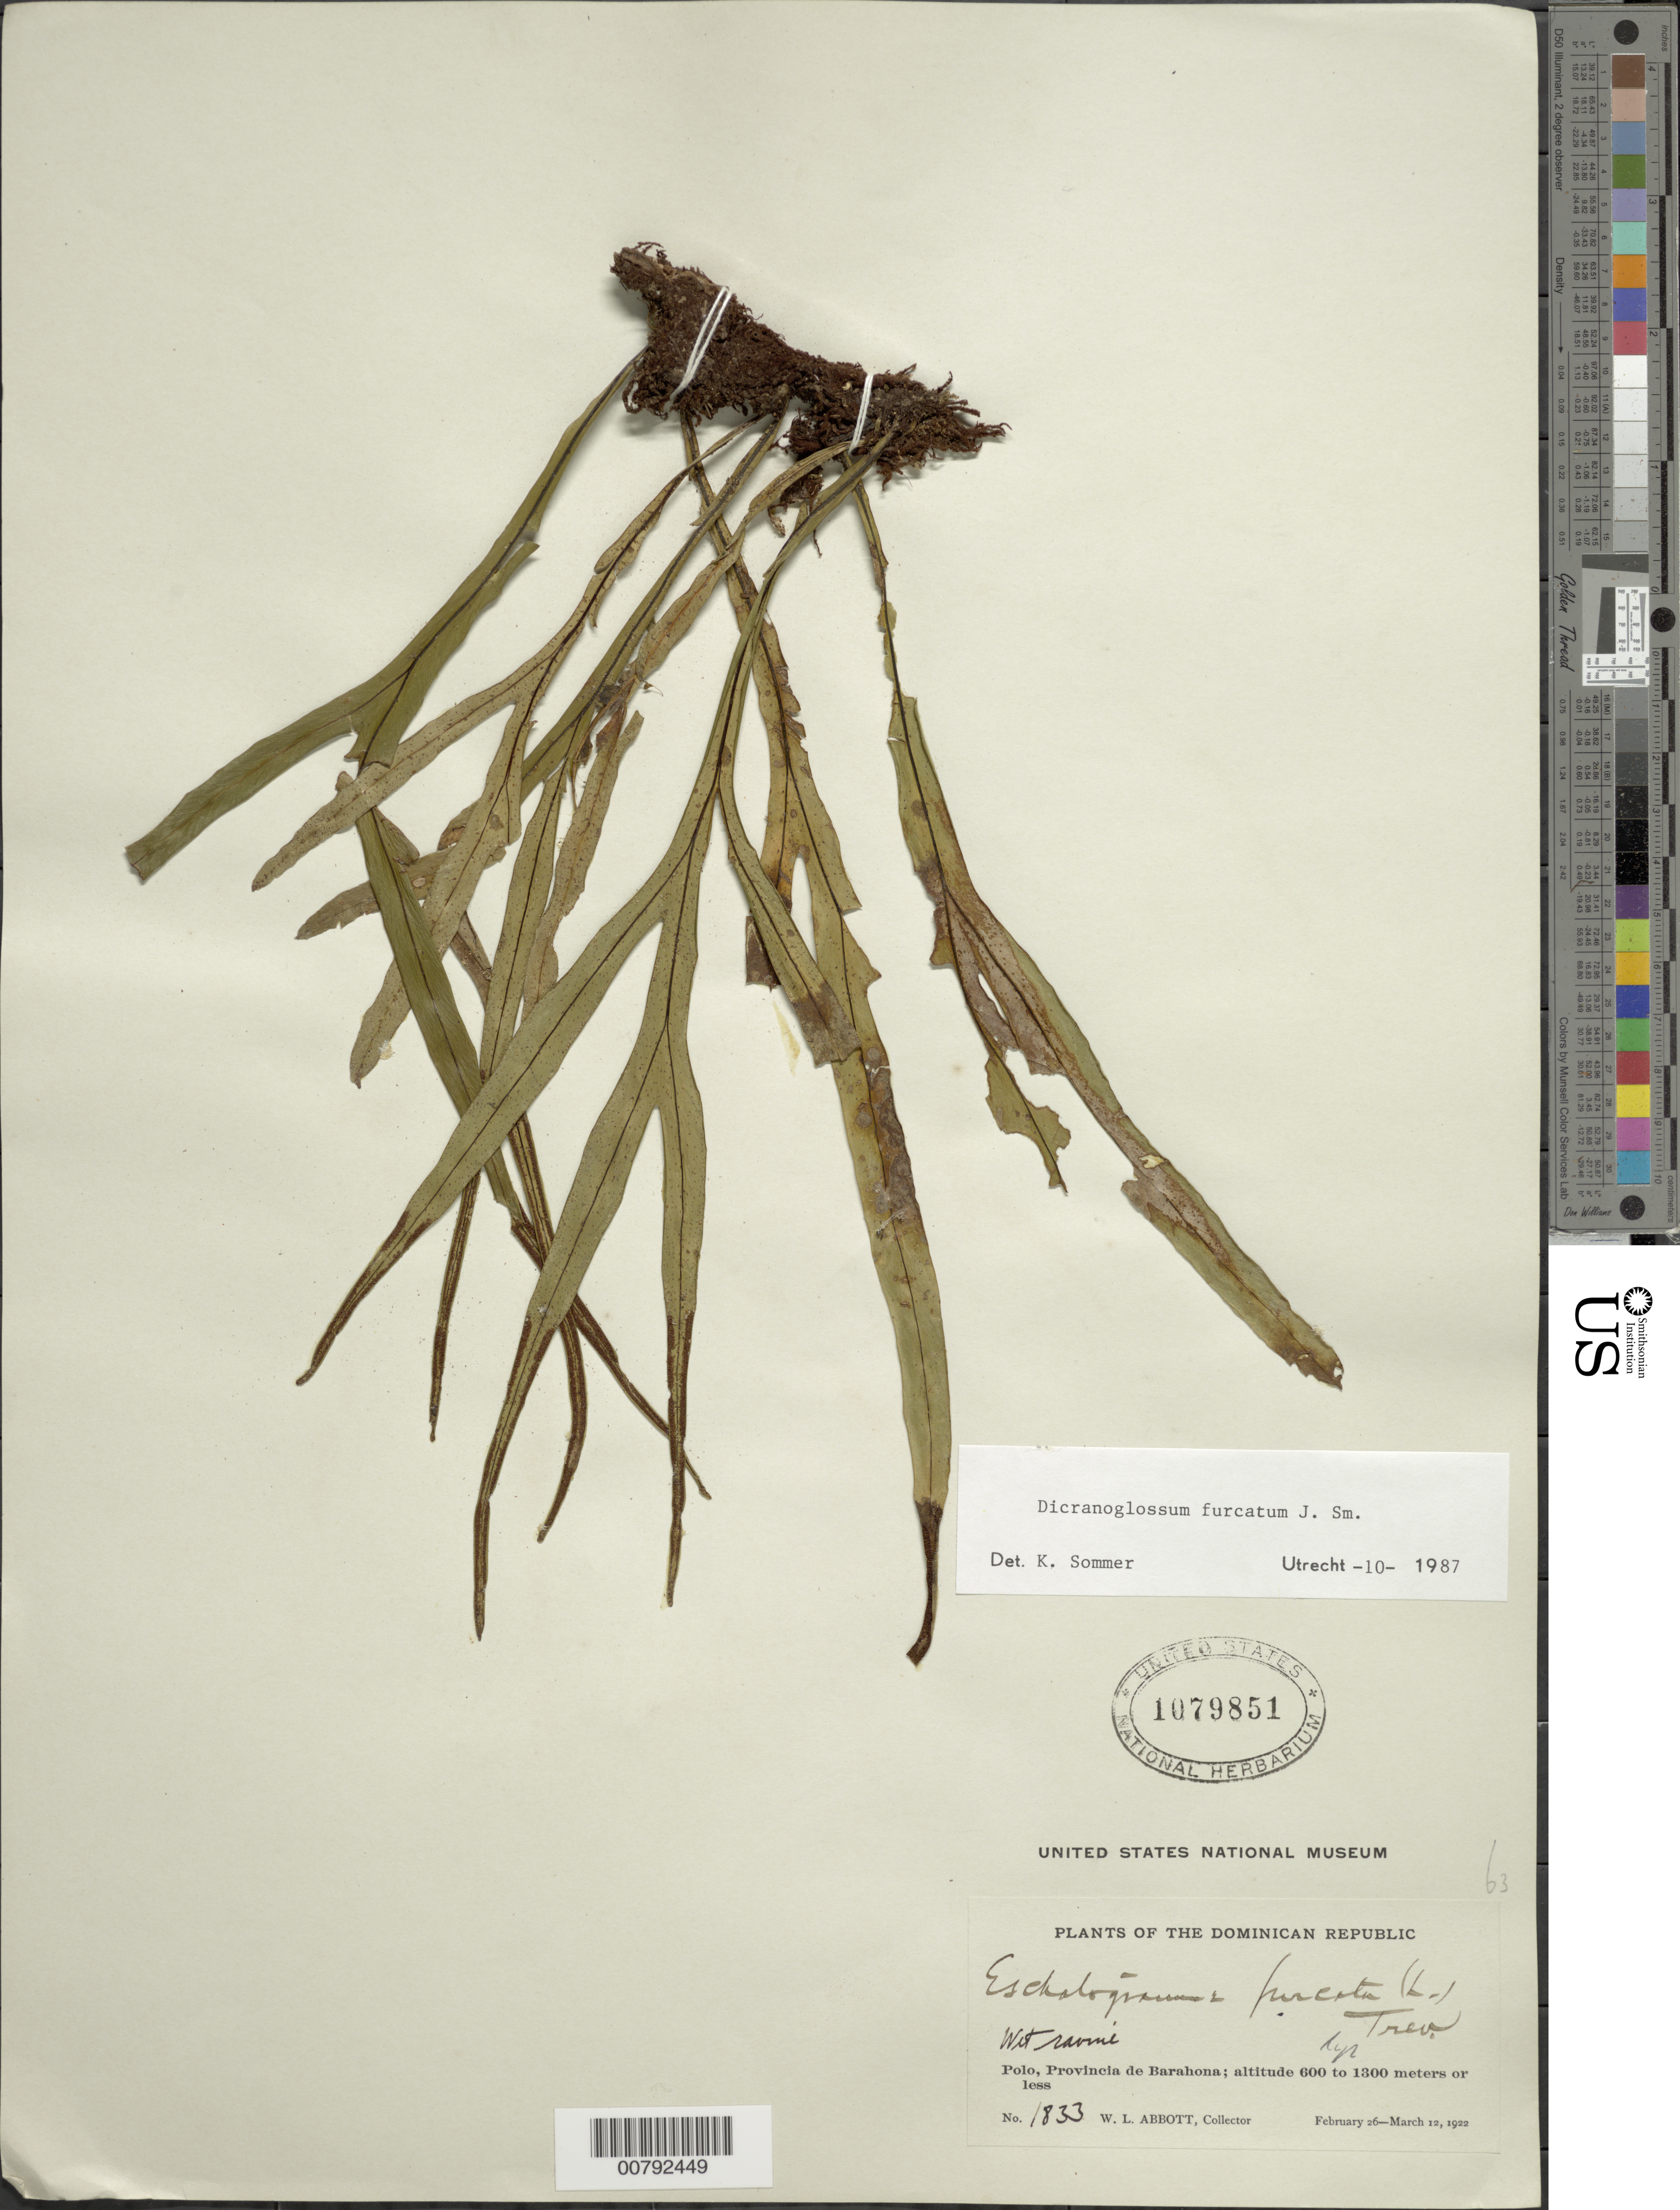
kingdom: Plantae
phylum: Tracheophyta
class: Polypodiopsida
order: Polypodiales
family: Polypodiaceae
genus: Pleopeltis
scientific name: Pleopeltis furcata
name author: (L.) A.R. Sm.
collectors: W. L. Abbott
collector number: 1833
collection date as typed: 26 Feb 1922 12 Mar 1922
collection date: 1922-02-26/1922-03-12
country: Dominican Republic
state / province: Barahona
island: Hispaniola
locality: Polo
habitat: Wet ravine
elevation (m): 600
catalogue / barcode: US 1079851